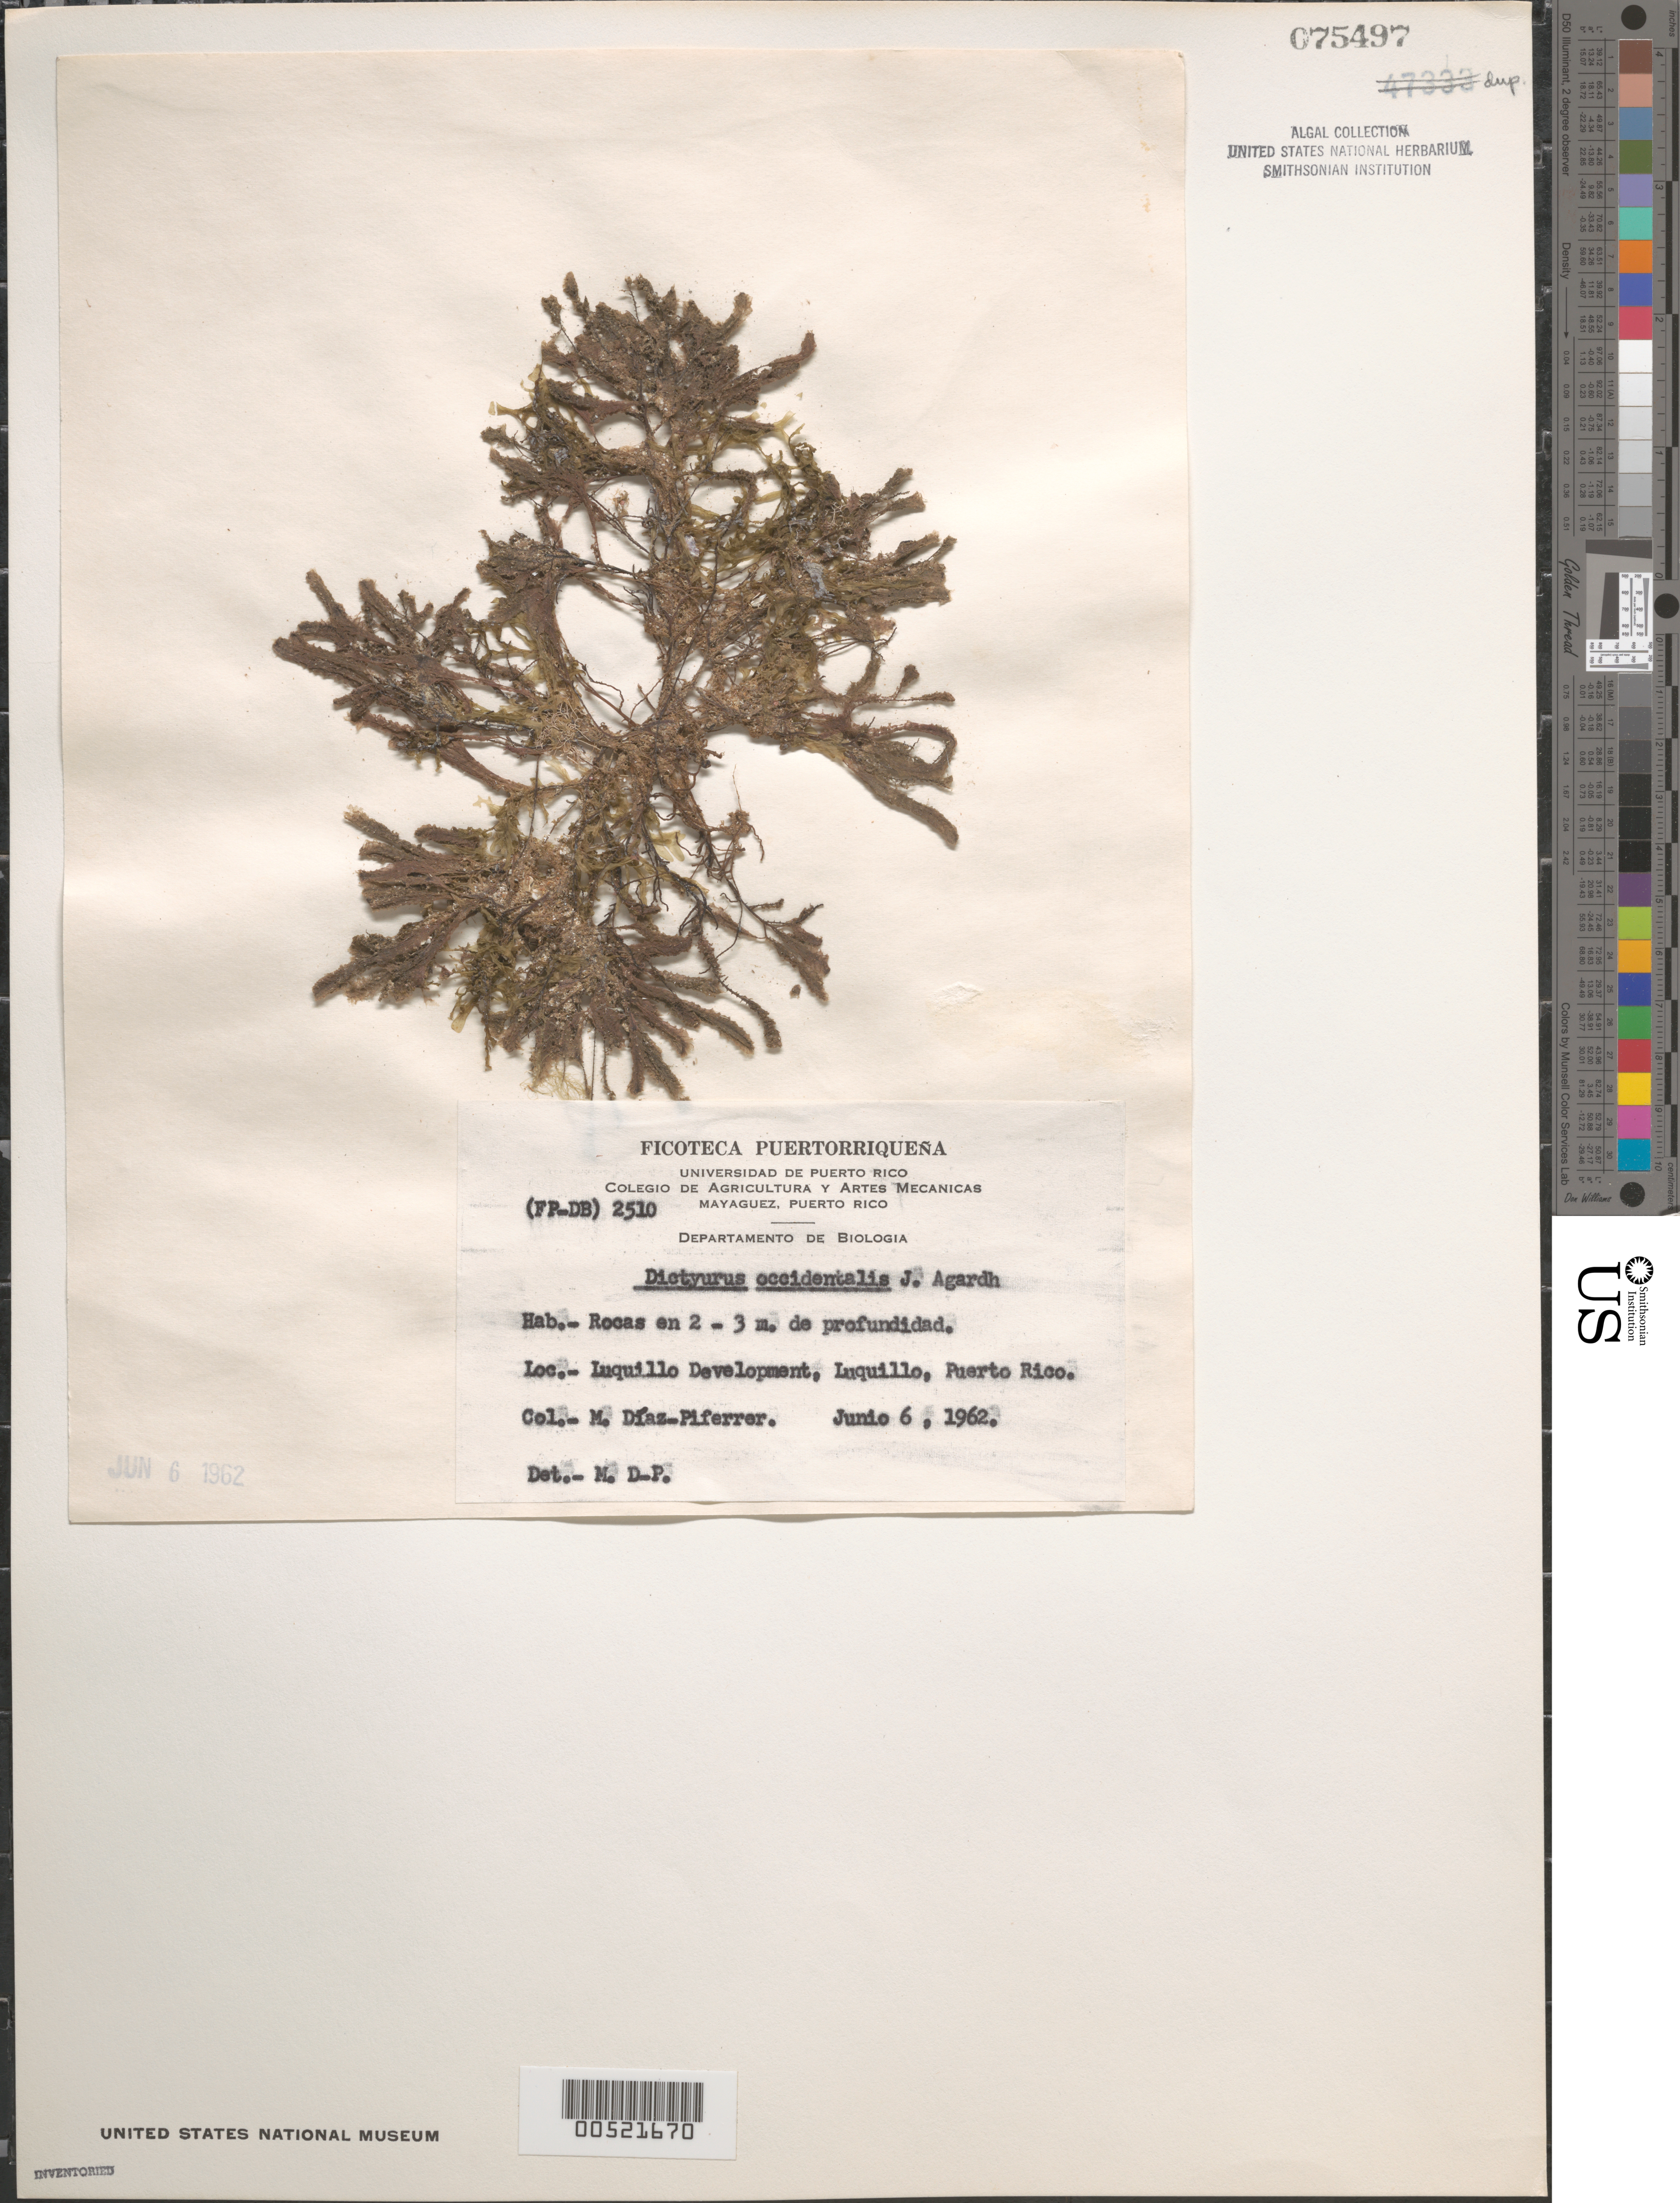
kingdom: Plantae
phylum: Rhodophyta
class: Florideophyceae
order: Ceramiales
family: Dasyaceae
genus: Dictyurus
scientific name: Dictyurus occidentalis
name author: J. Agardh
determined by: Diaz-Piferrer, M.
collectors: M. Diaz-Piferrer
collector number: (fp-db) 2510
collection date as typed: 06 Jun 1962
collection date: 1962-06-06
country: Puerto Rico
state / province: Luquillo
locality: Luquillo Development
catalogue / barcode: US 75497